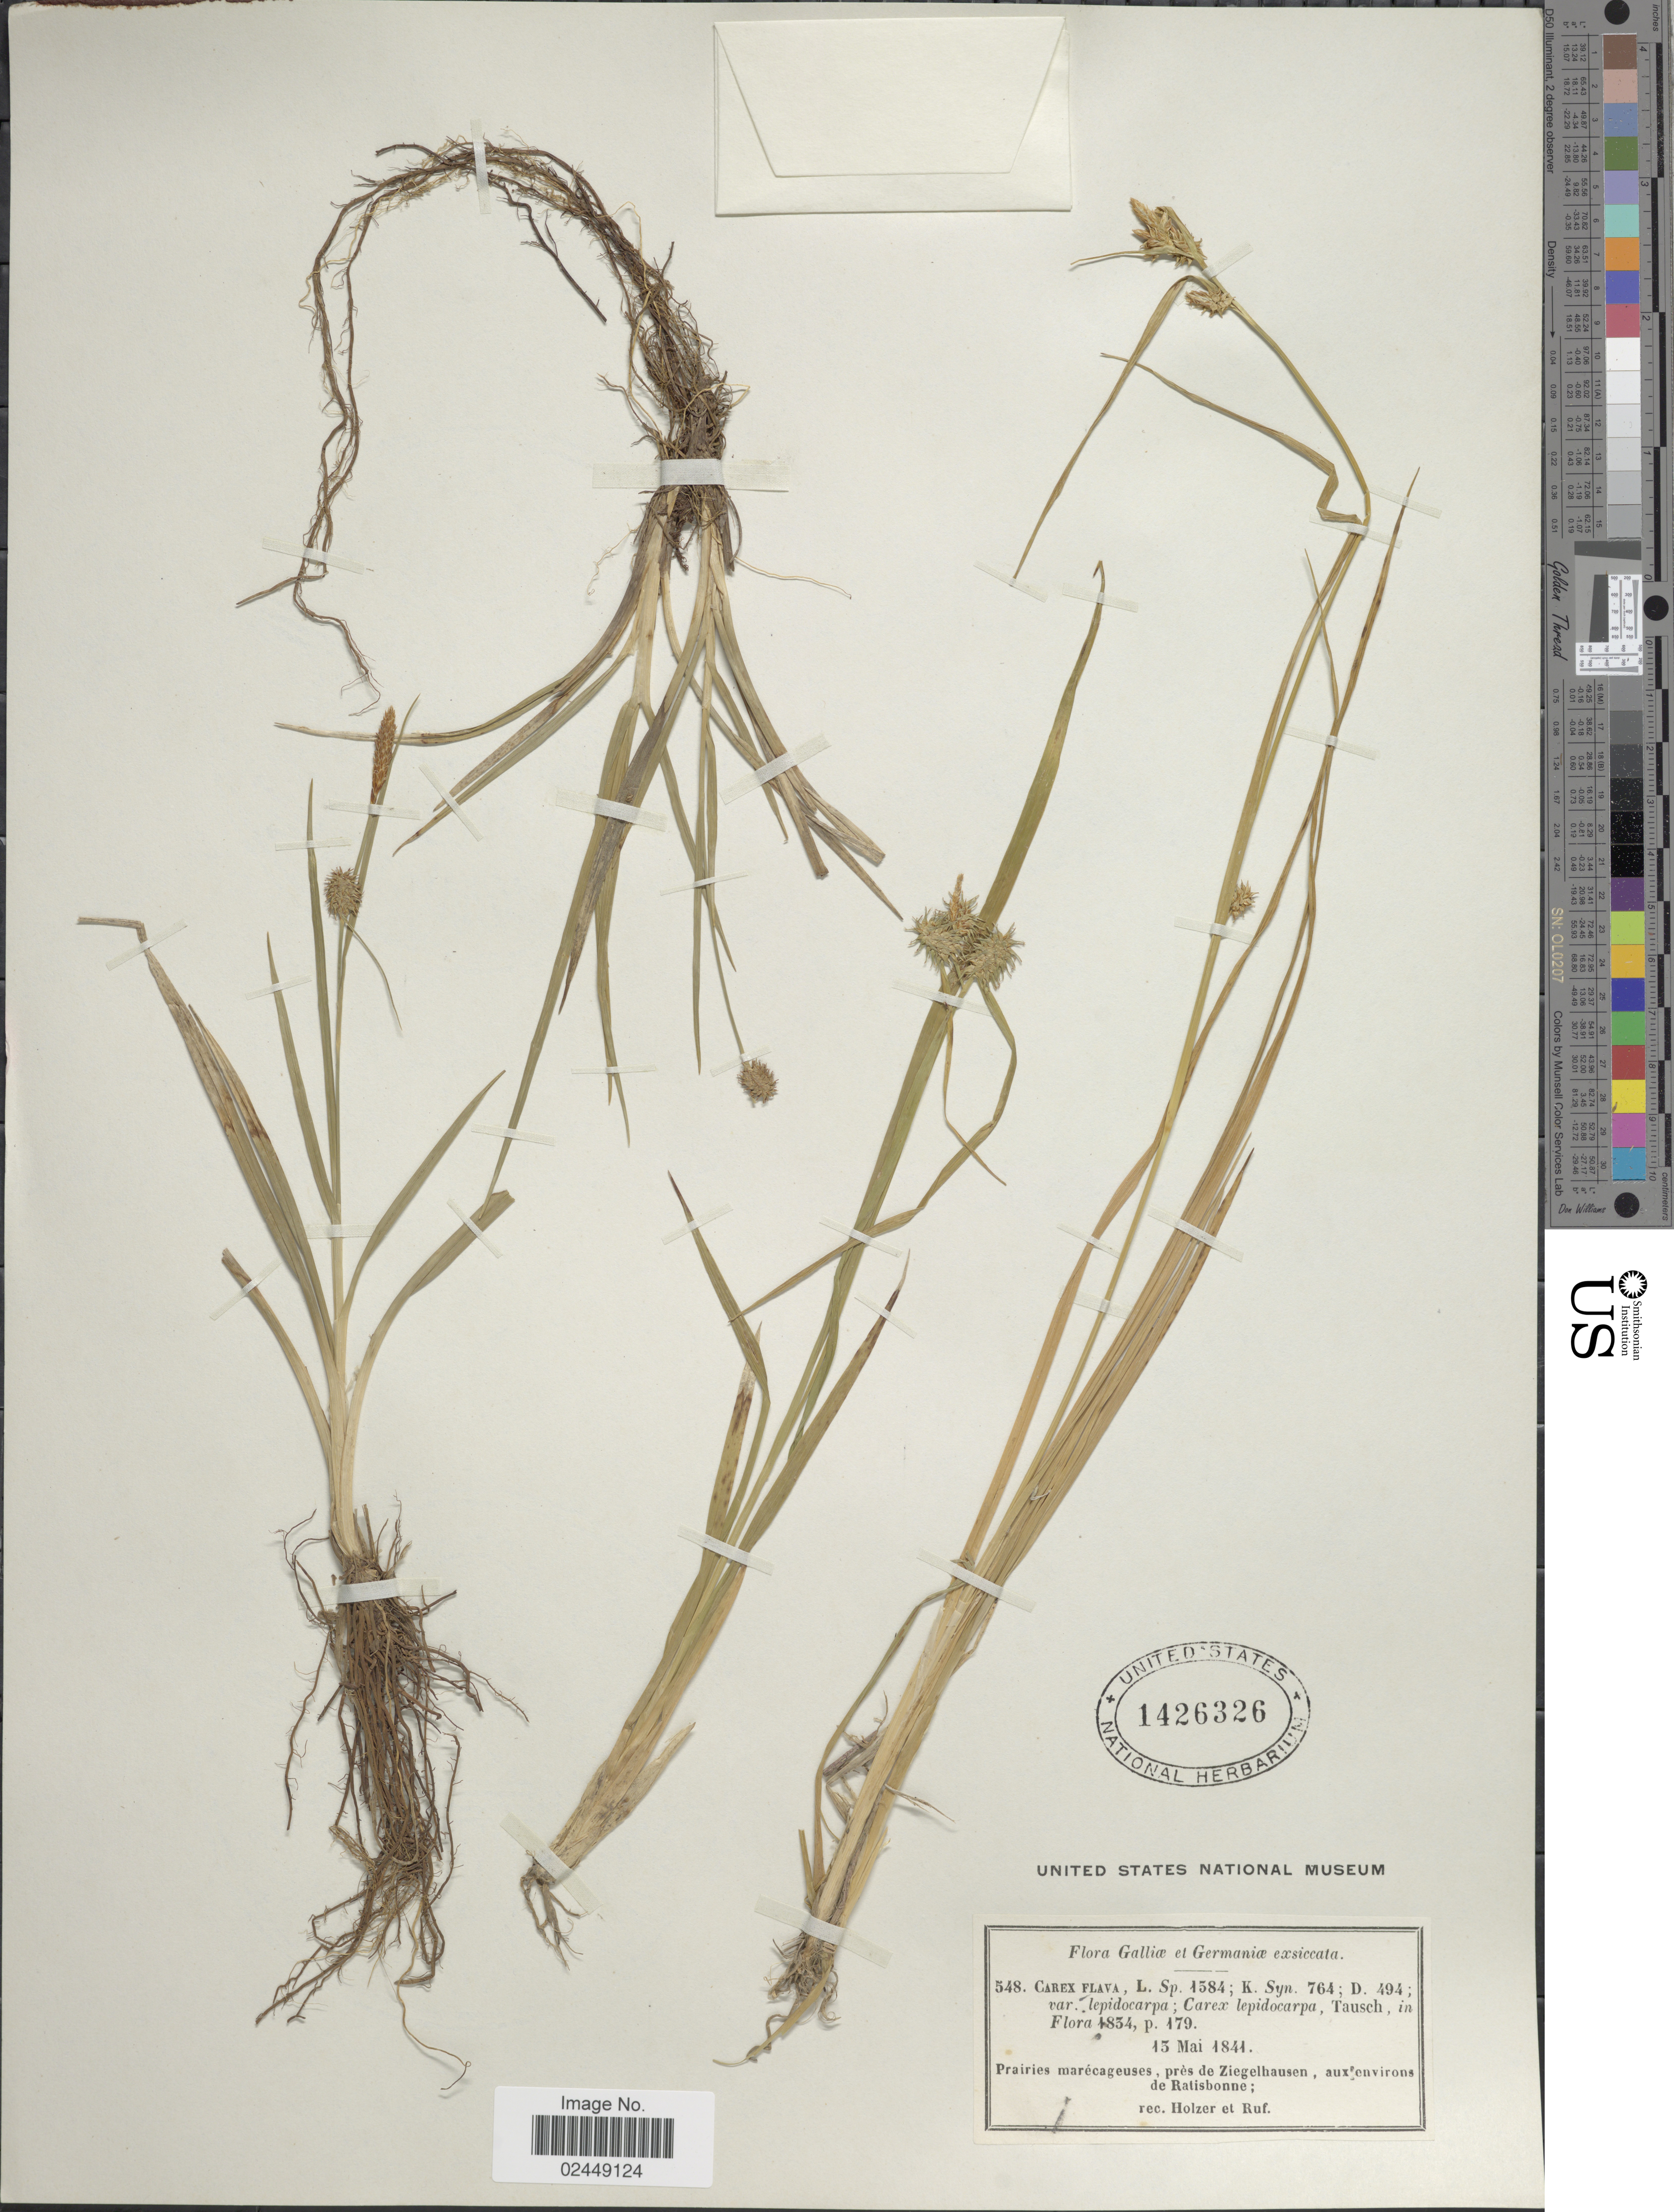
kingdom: Plantae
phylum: Tracheophyta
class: Liliopsida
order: Poales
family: Cyperaceae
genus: Carex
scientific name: Carex flava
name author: L.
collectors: Holzer & Ruf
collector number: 548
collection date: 1841-05-15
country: Germany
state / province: Baden-Württemberg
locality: Galliæ et Germaniæ, Prairies marécageuses, près de Ziegelhausen, aux envrions de Ratisbonne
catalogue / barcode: US 1426326